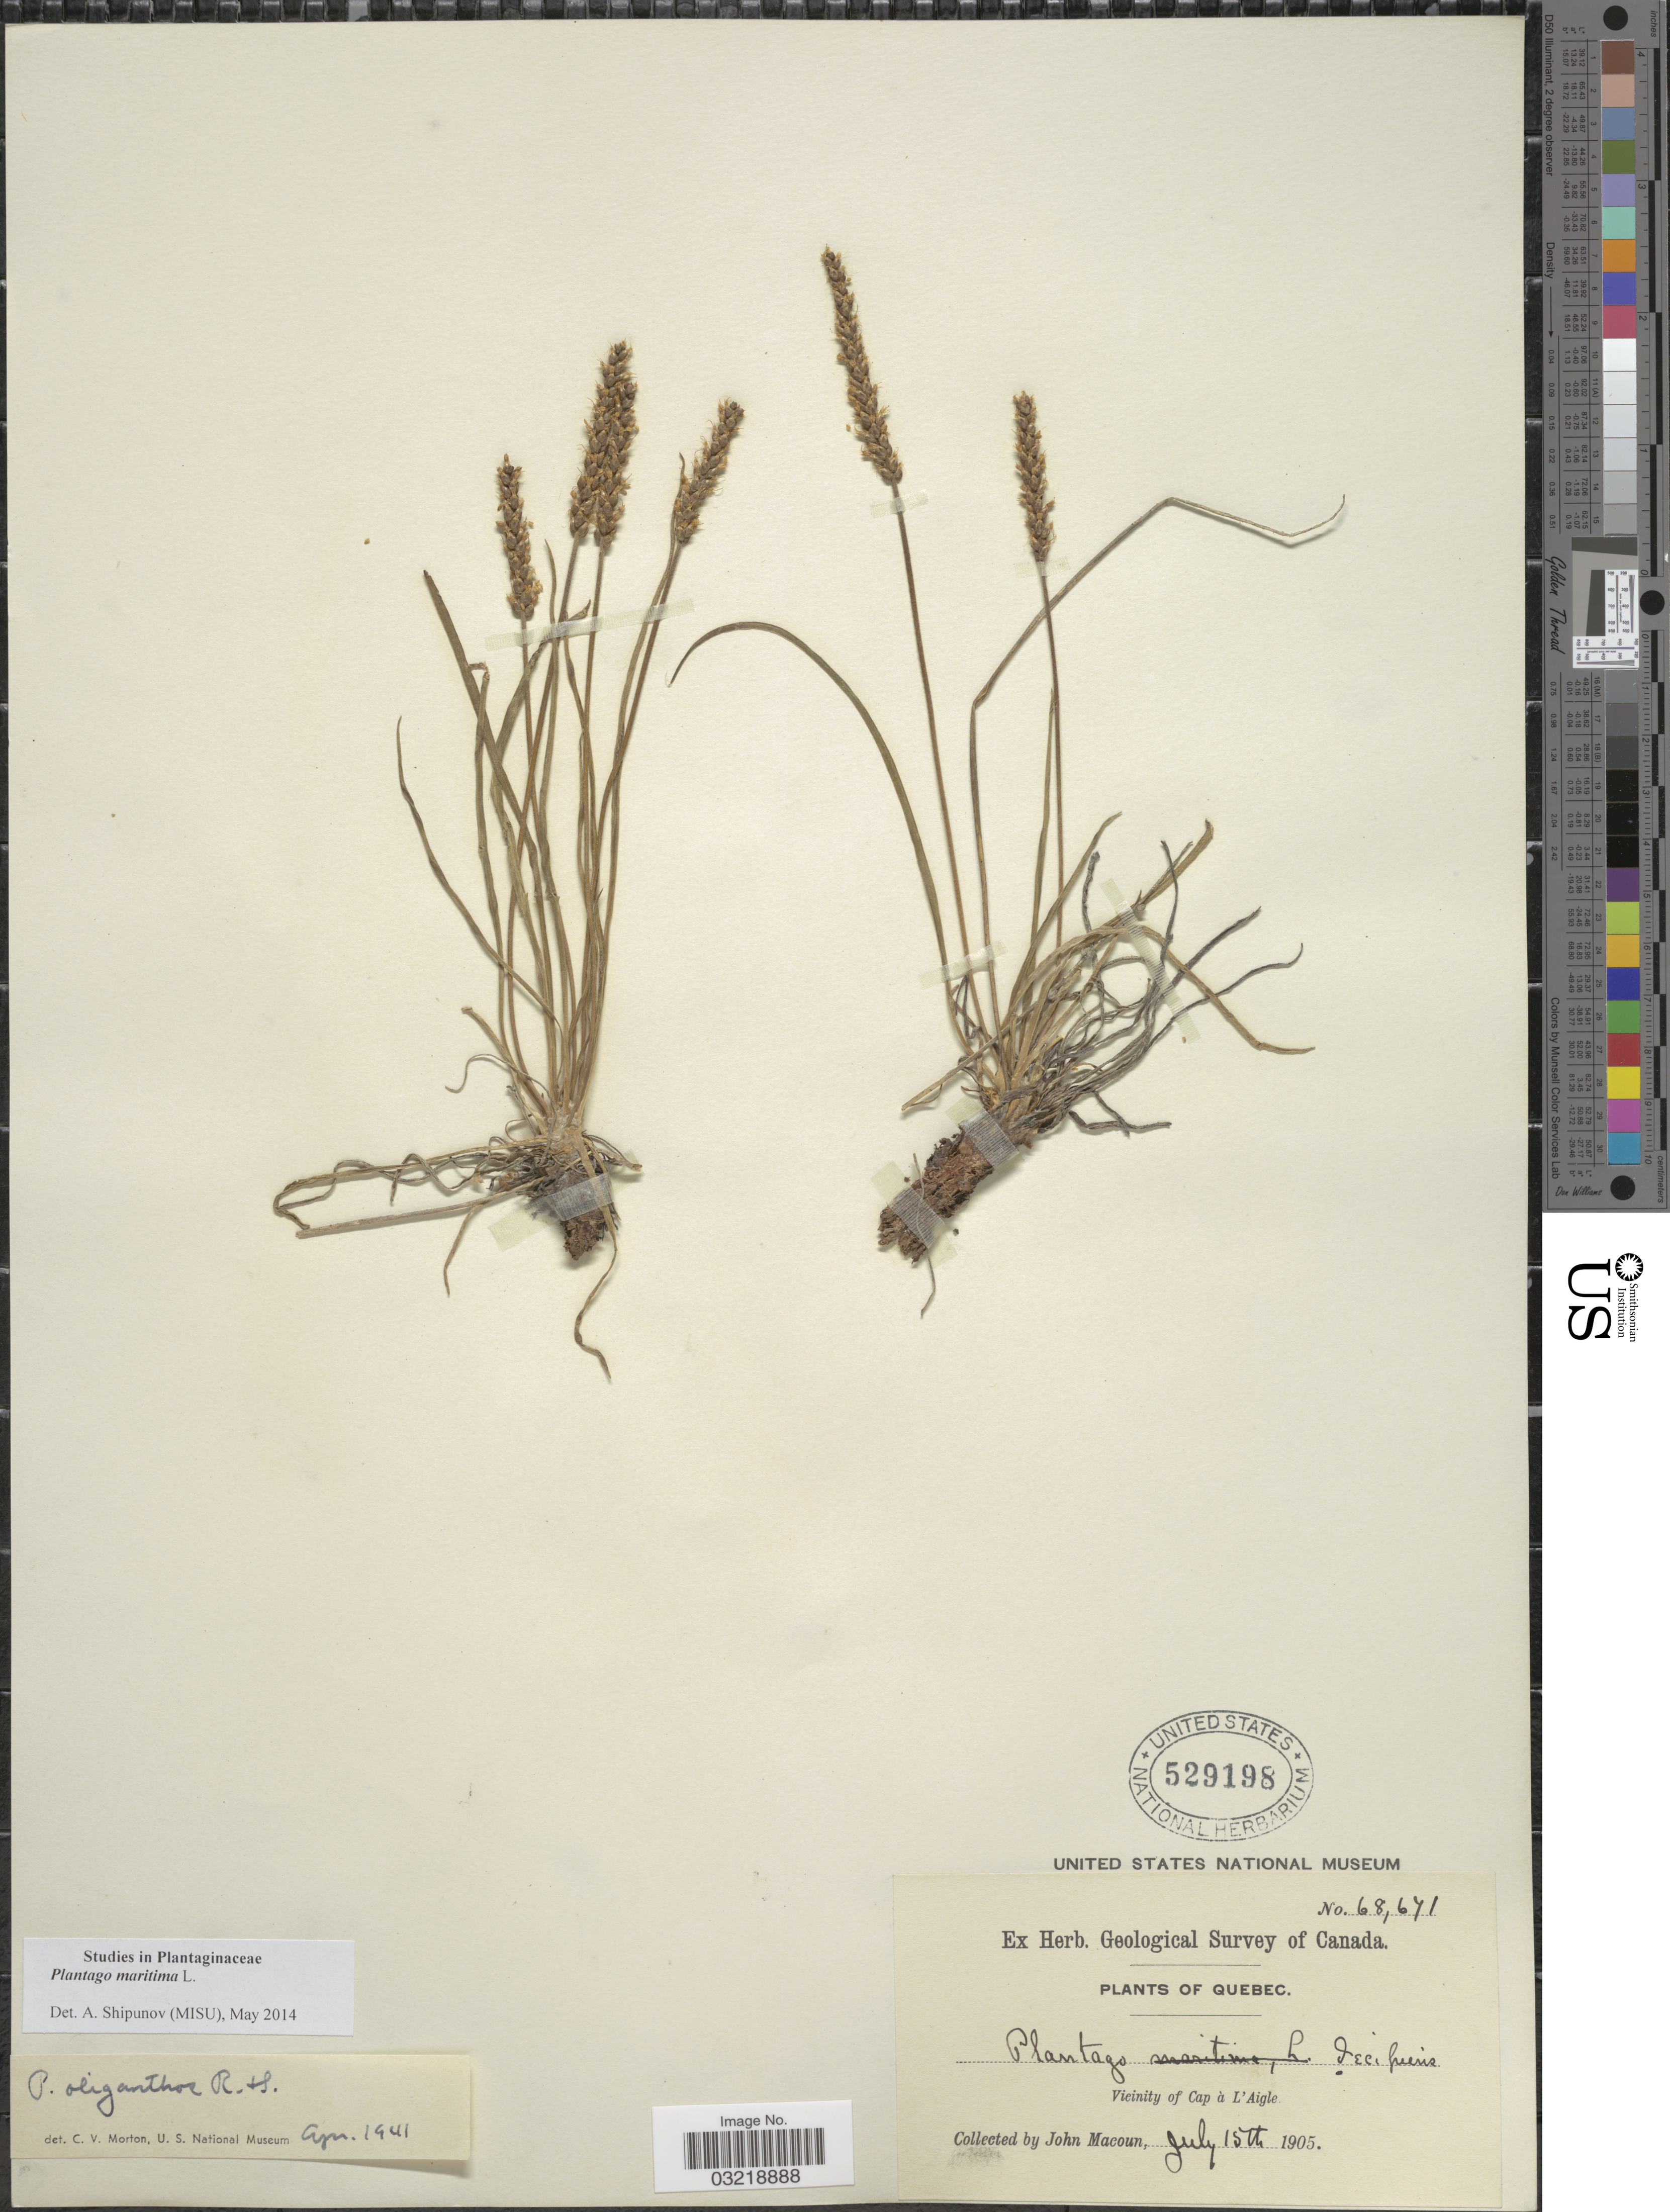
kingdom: Plantae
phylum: Tracheophyta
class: Magnoliopsida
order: Lamiales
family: Plantaginaceae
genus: Plantago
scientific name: Plantago maritima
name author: L.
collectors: J. Macoun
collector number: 68671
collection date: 1905-07-15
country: Canada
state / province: Quebec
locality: Vicinity of Cap à L'Aigle.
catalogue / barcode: US 529198